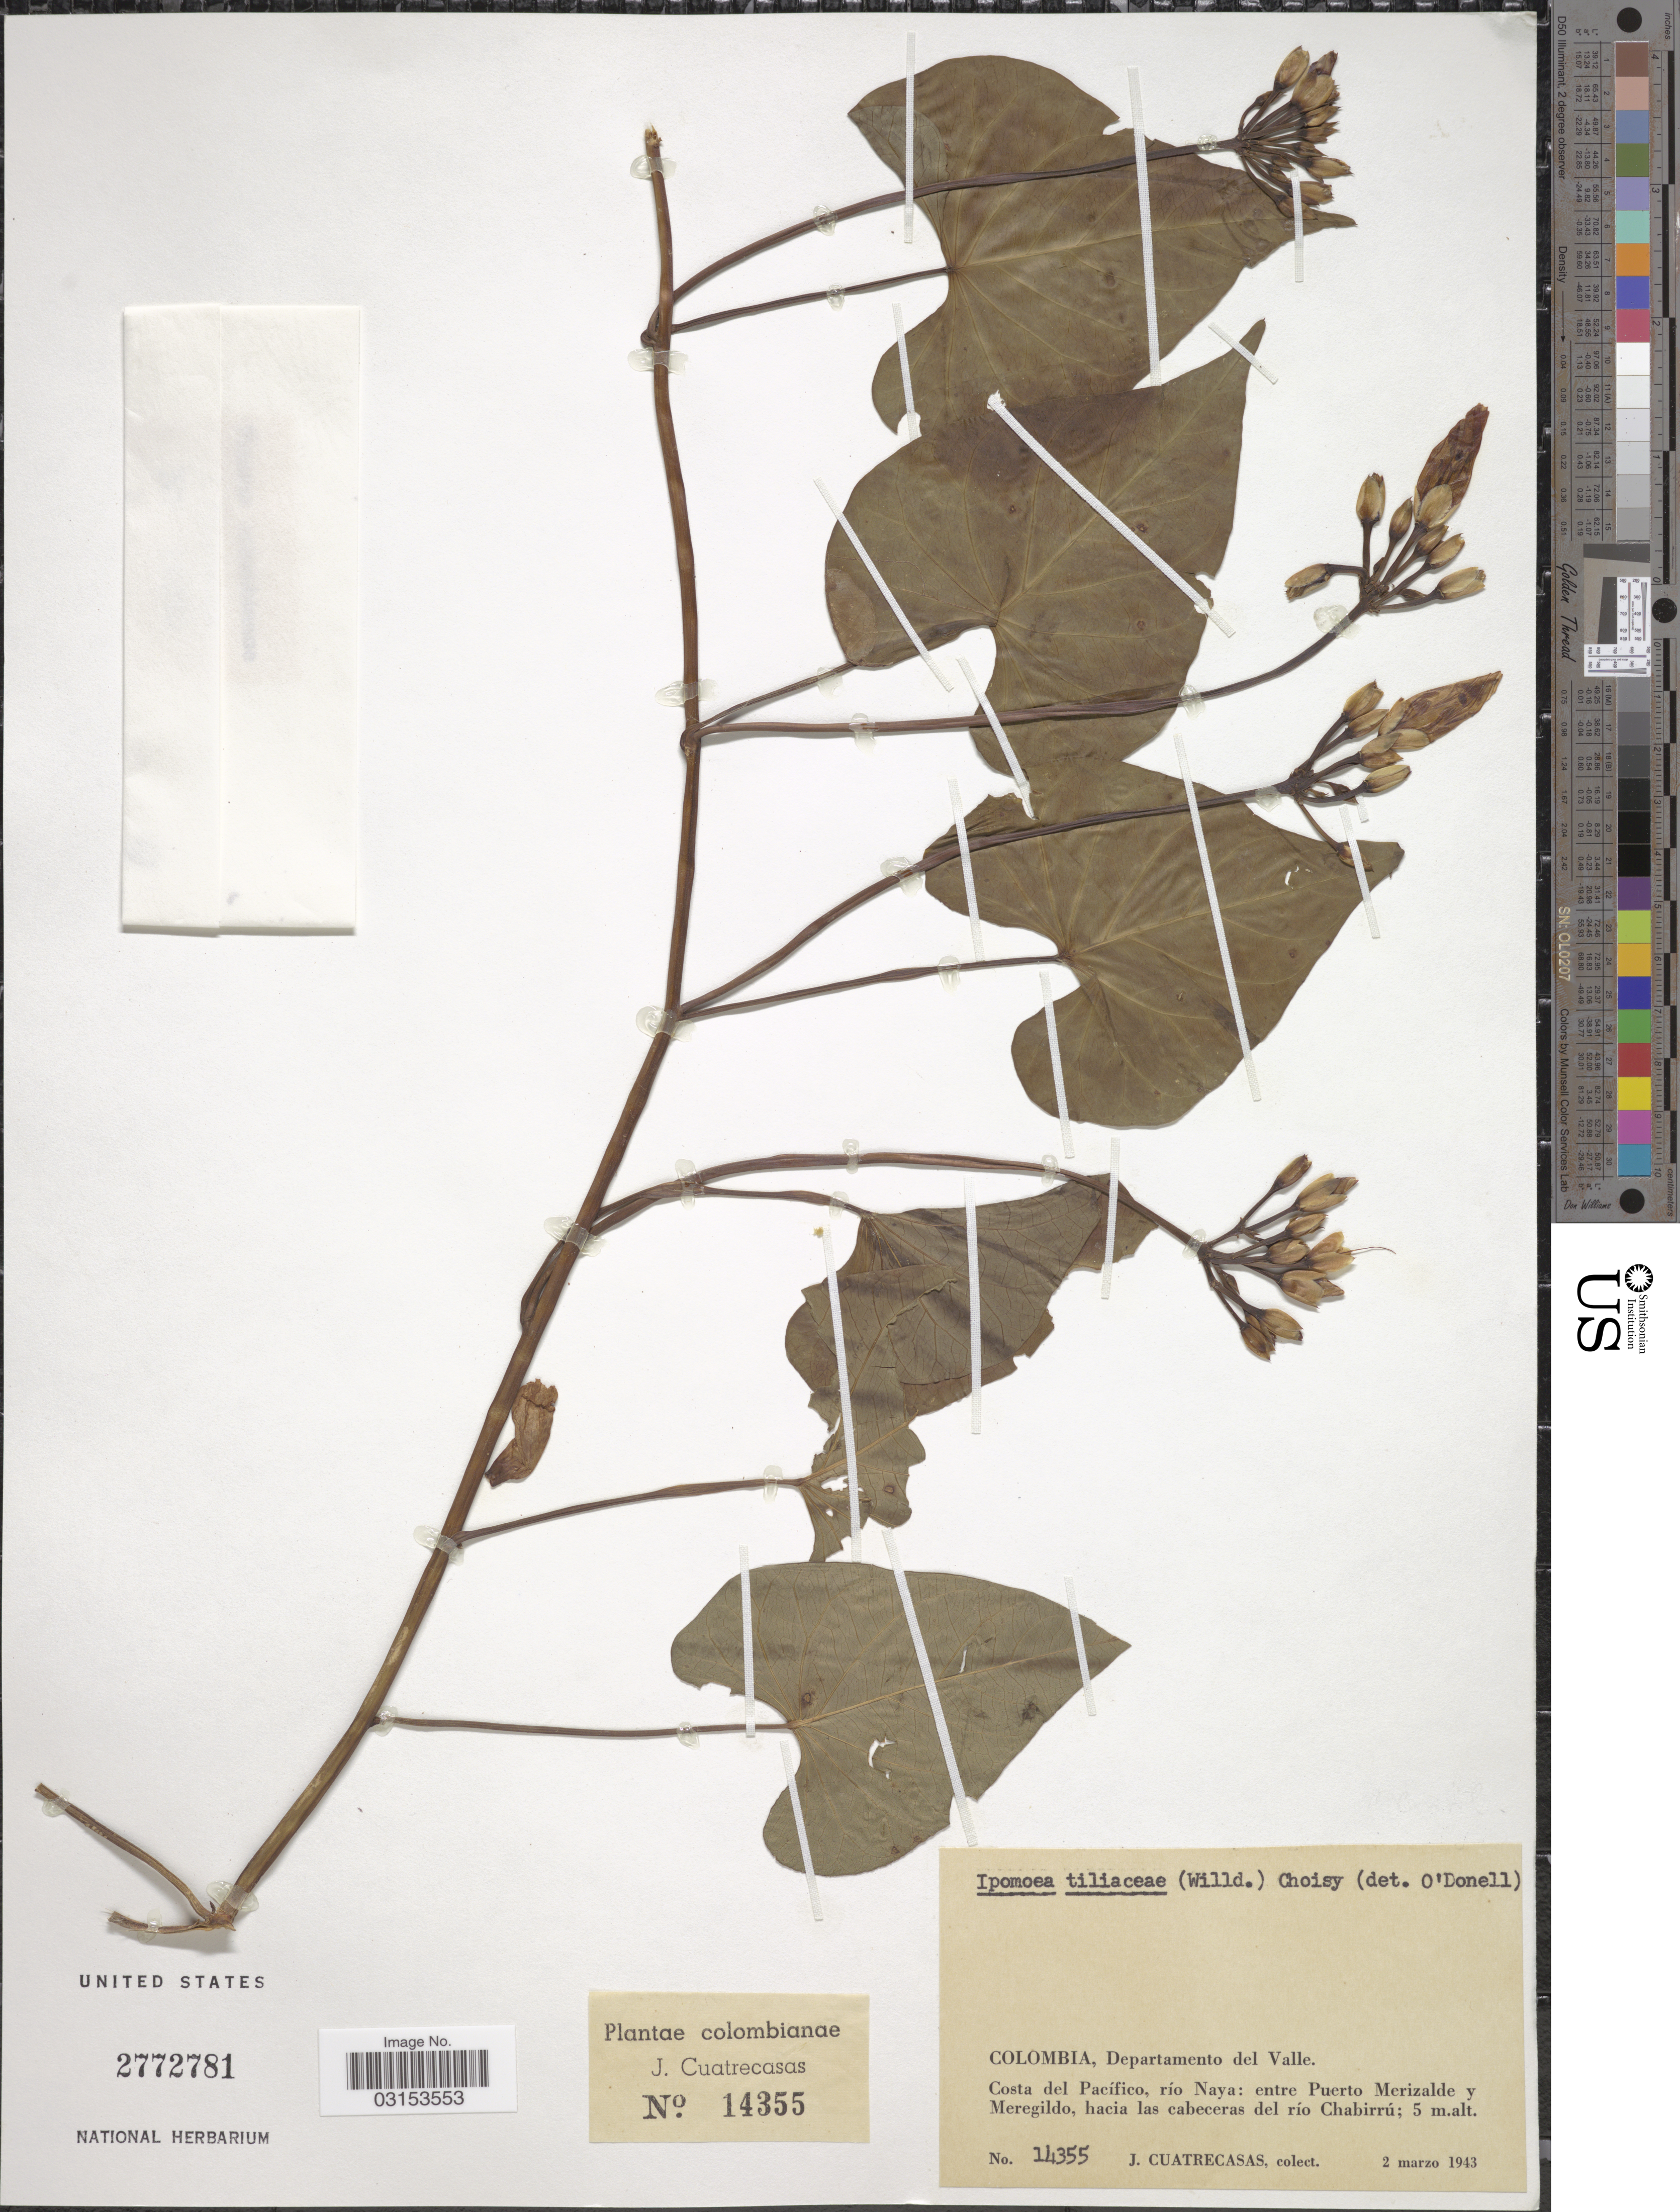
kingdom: Plantae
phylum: Tracheophyta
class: Magnoliopsida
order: Solanales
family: Convolvulaceae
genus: Ipomoea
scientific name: Ipomoea tiliacea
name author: (Willd.) Choisy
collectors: J. Cuatrecasas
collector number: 14355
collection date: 1943-03-02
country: Colombia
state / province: Valle del Cauca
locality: Departamento del Valle. Costa del Pacífico, río Naya: entre Puerto Merizalde y Meregilo, hacia las cabeceras del río Chabirrú.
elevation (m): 5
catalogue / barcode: US 2772781